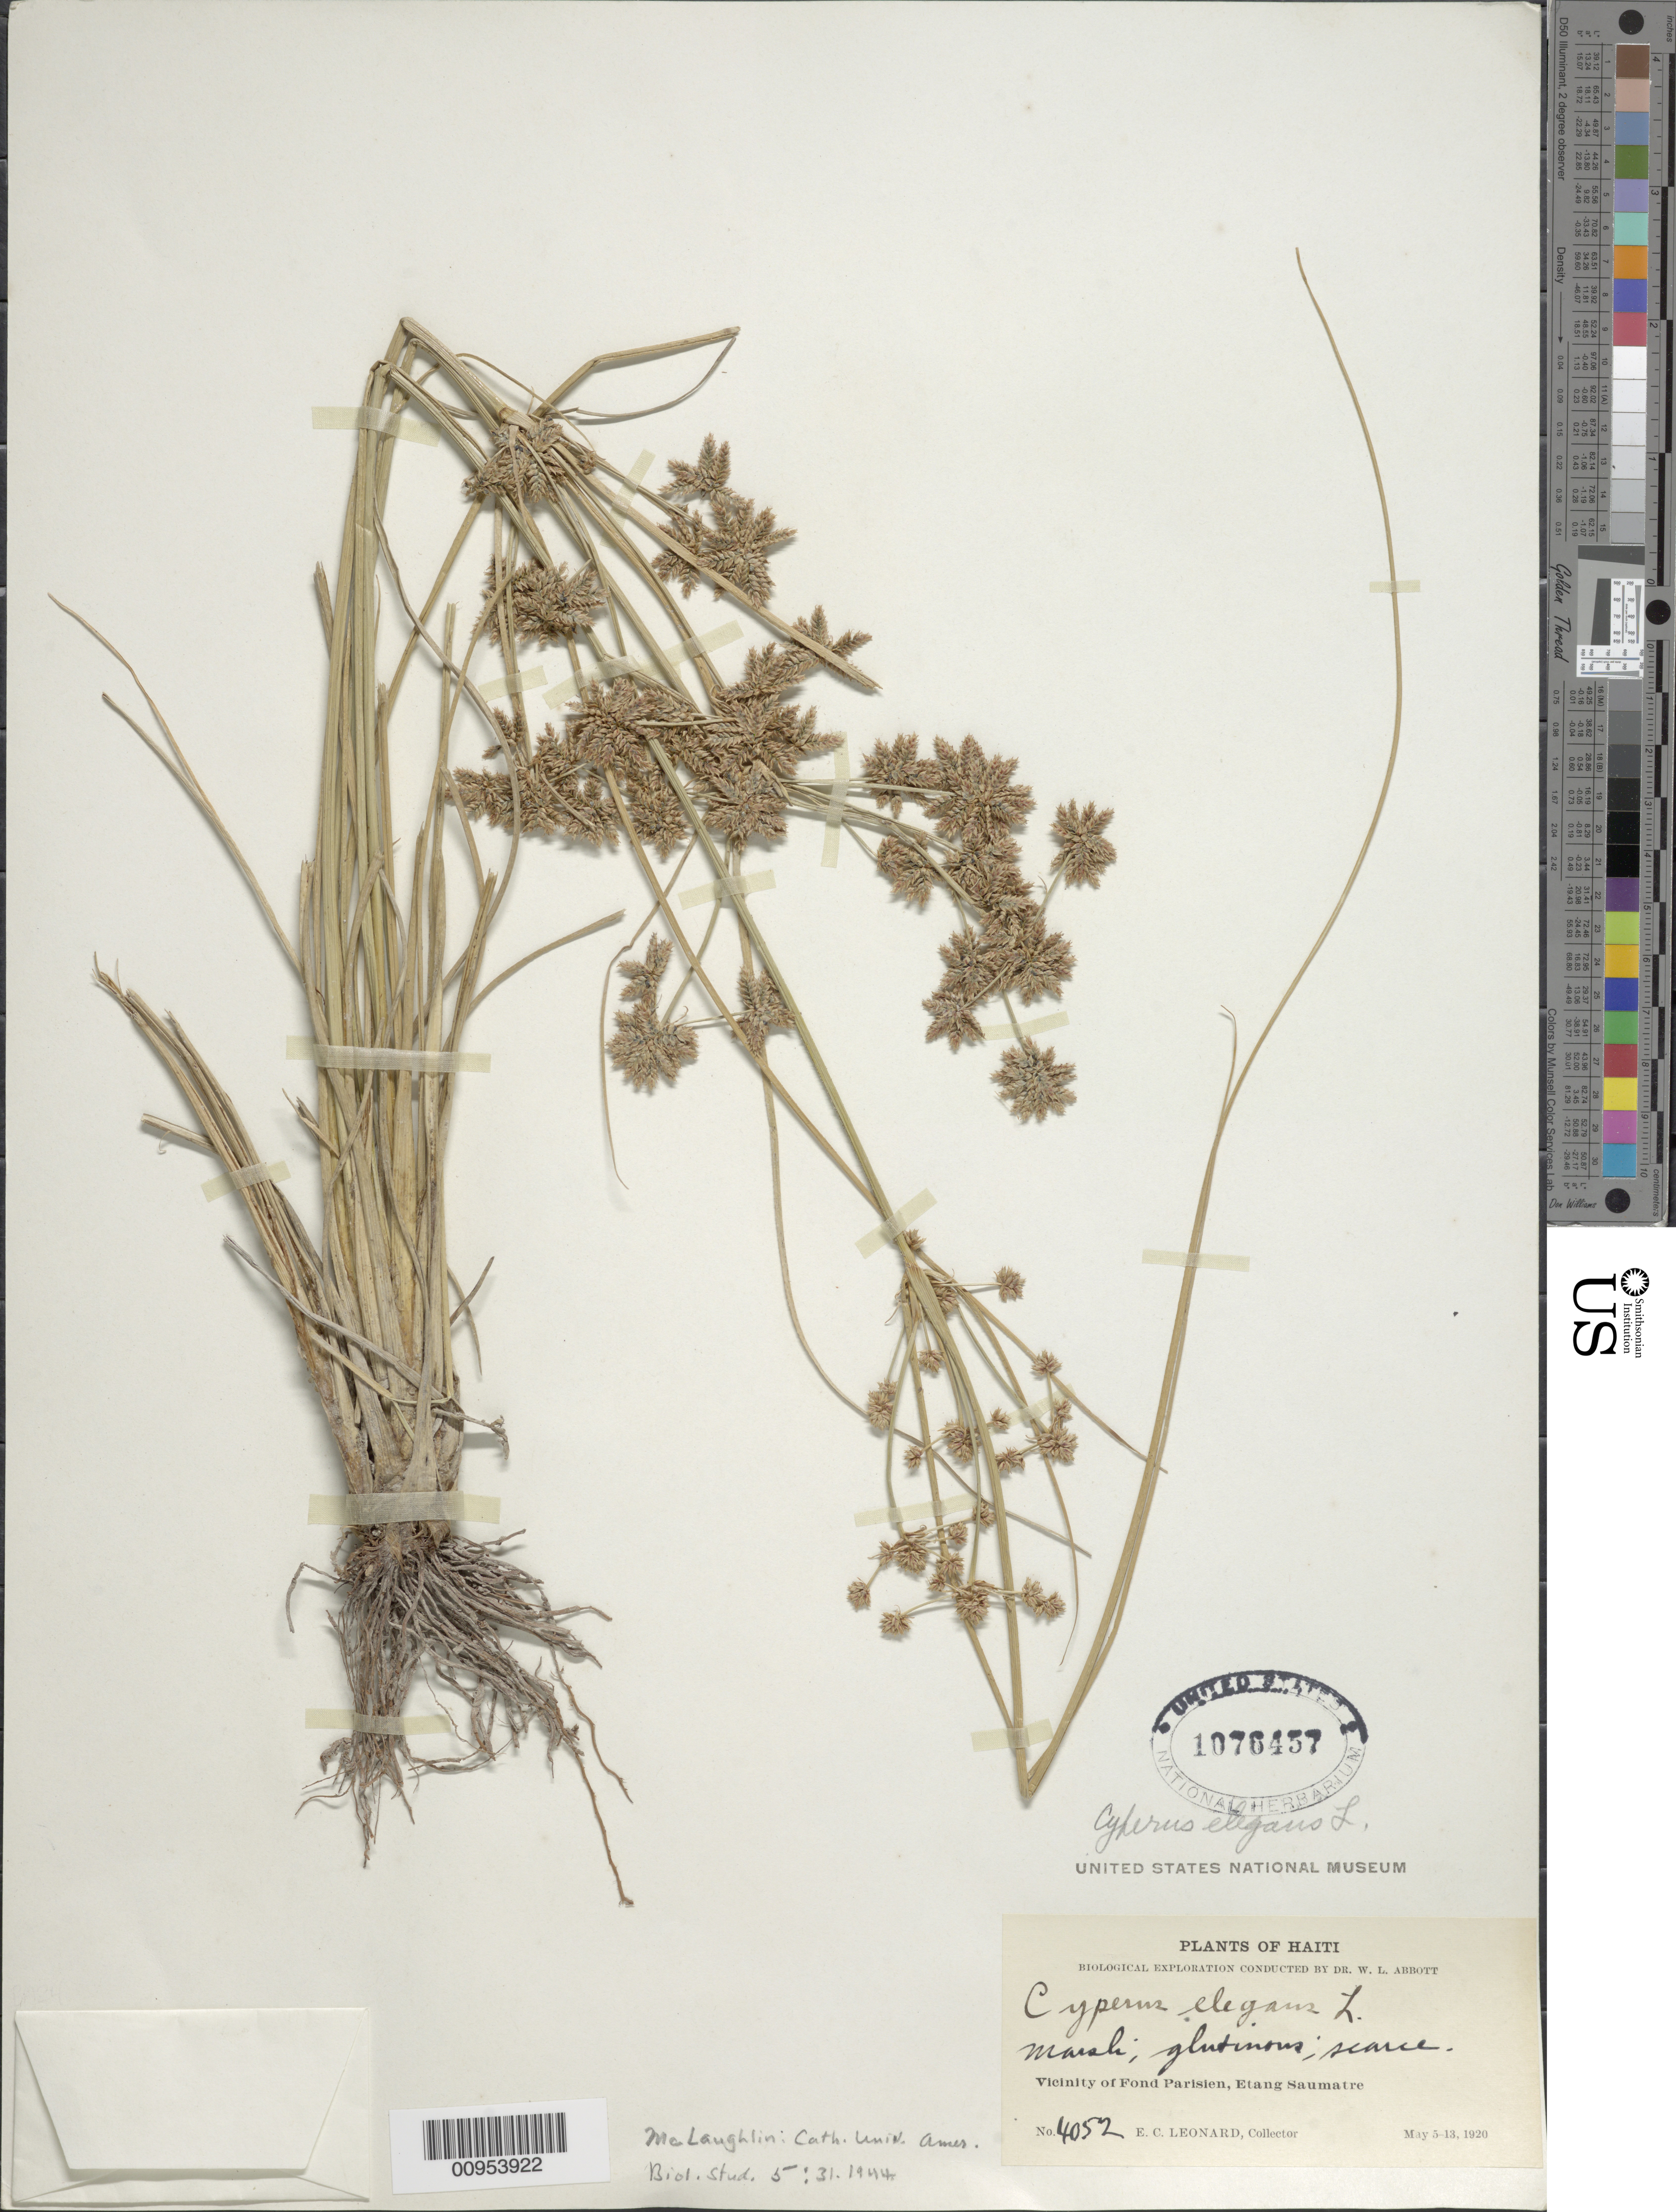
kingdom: Plantae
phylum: Tracheophyta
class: Liliopsida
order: Poales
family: Cyperaceae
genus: Cyperus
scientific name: Cyperus elegans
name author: L.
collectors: E. C. Leonard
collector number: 4052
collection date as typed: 05 May 1920 to 13 May 1920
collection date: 1920-05-05/1920-05-13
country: Haiti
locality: Vicinity of Fond Parisien, Etang Saumatre, marsh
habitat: Marsh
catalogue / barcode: US 1076457